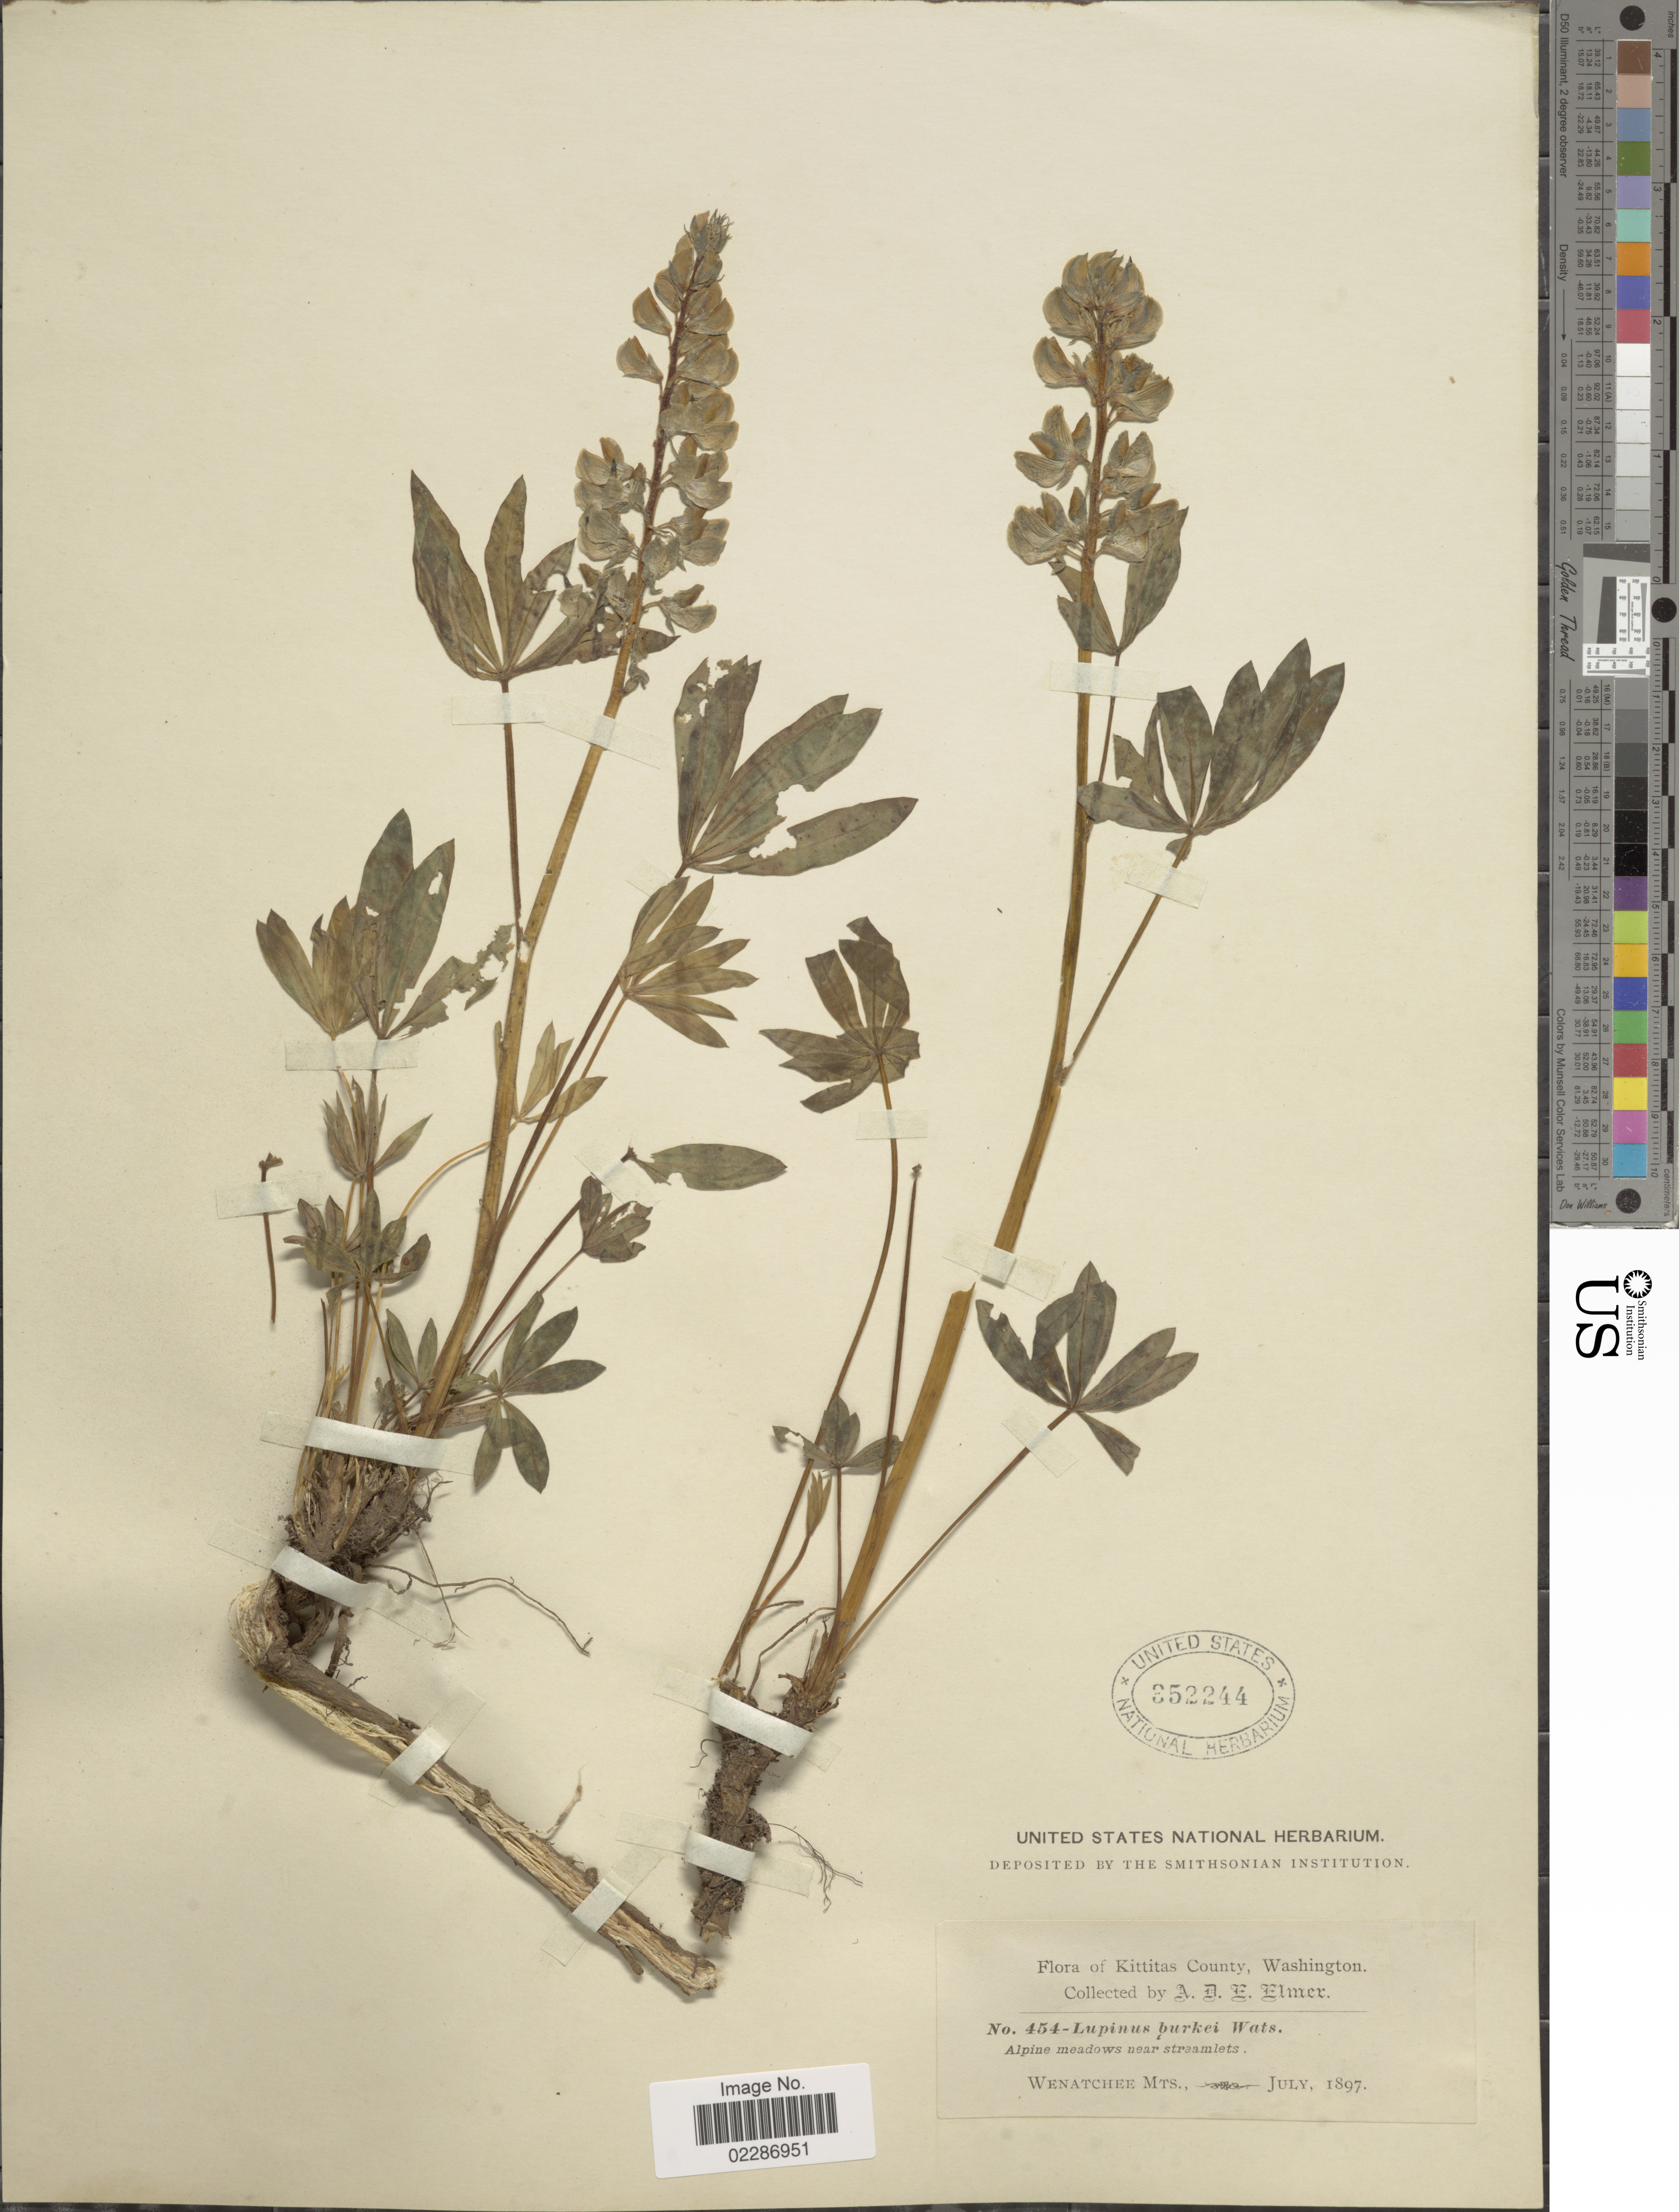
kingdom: Plantae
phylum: Tracheophyta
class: Magnoliopsida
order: Fabales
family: Fabaceae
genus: Lupinus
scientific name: Lupinus burkei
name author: S. Watson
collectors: A. D. E. Elmer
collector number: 454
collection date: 1897-07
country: United States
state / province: Washington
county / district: Kittitas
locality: Kittitas County, Wenatchee Mts.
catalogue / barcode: US 352244